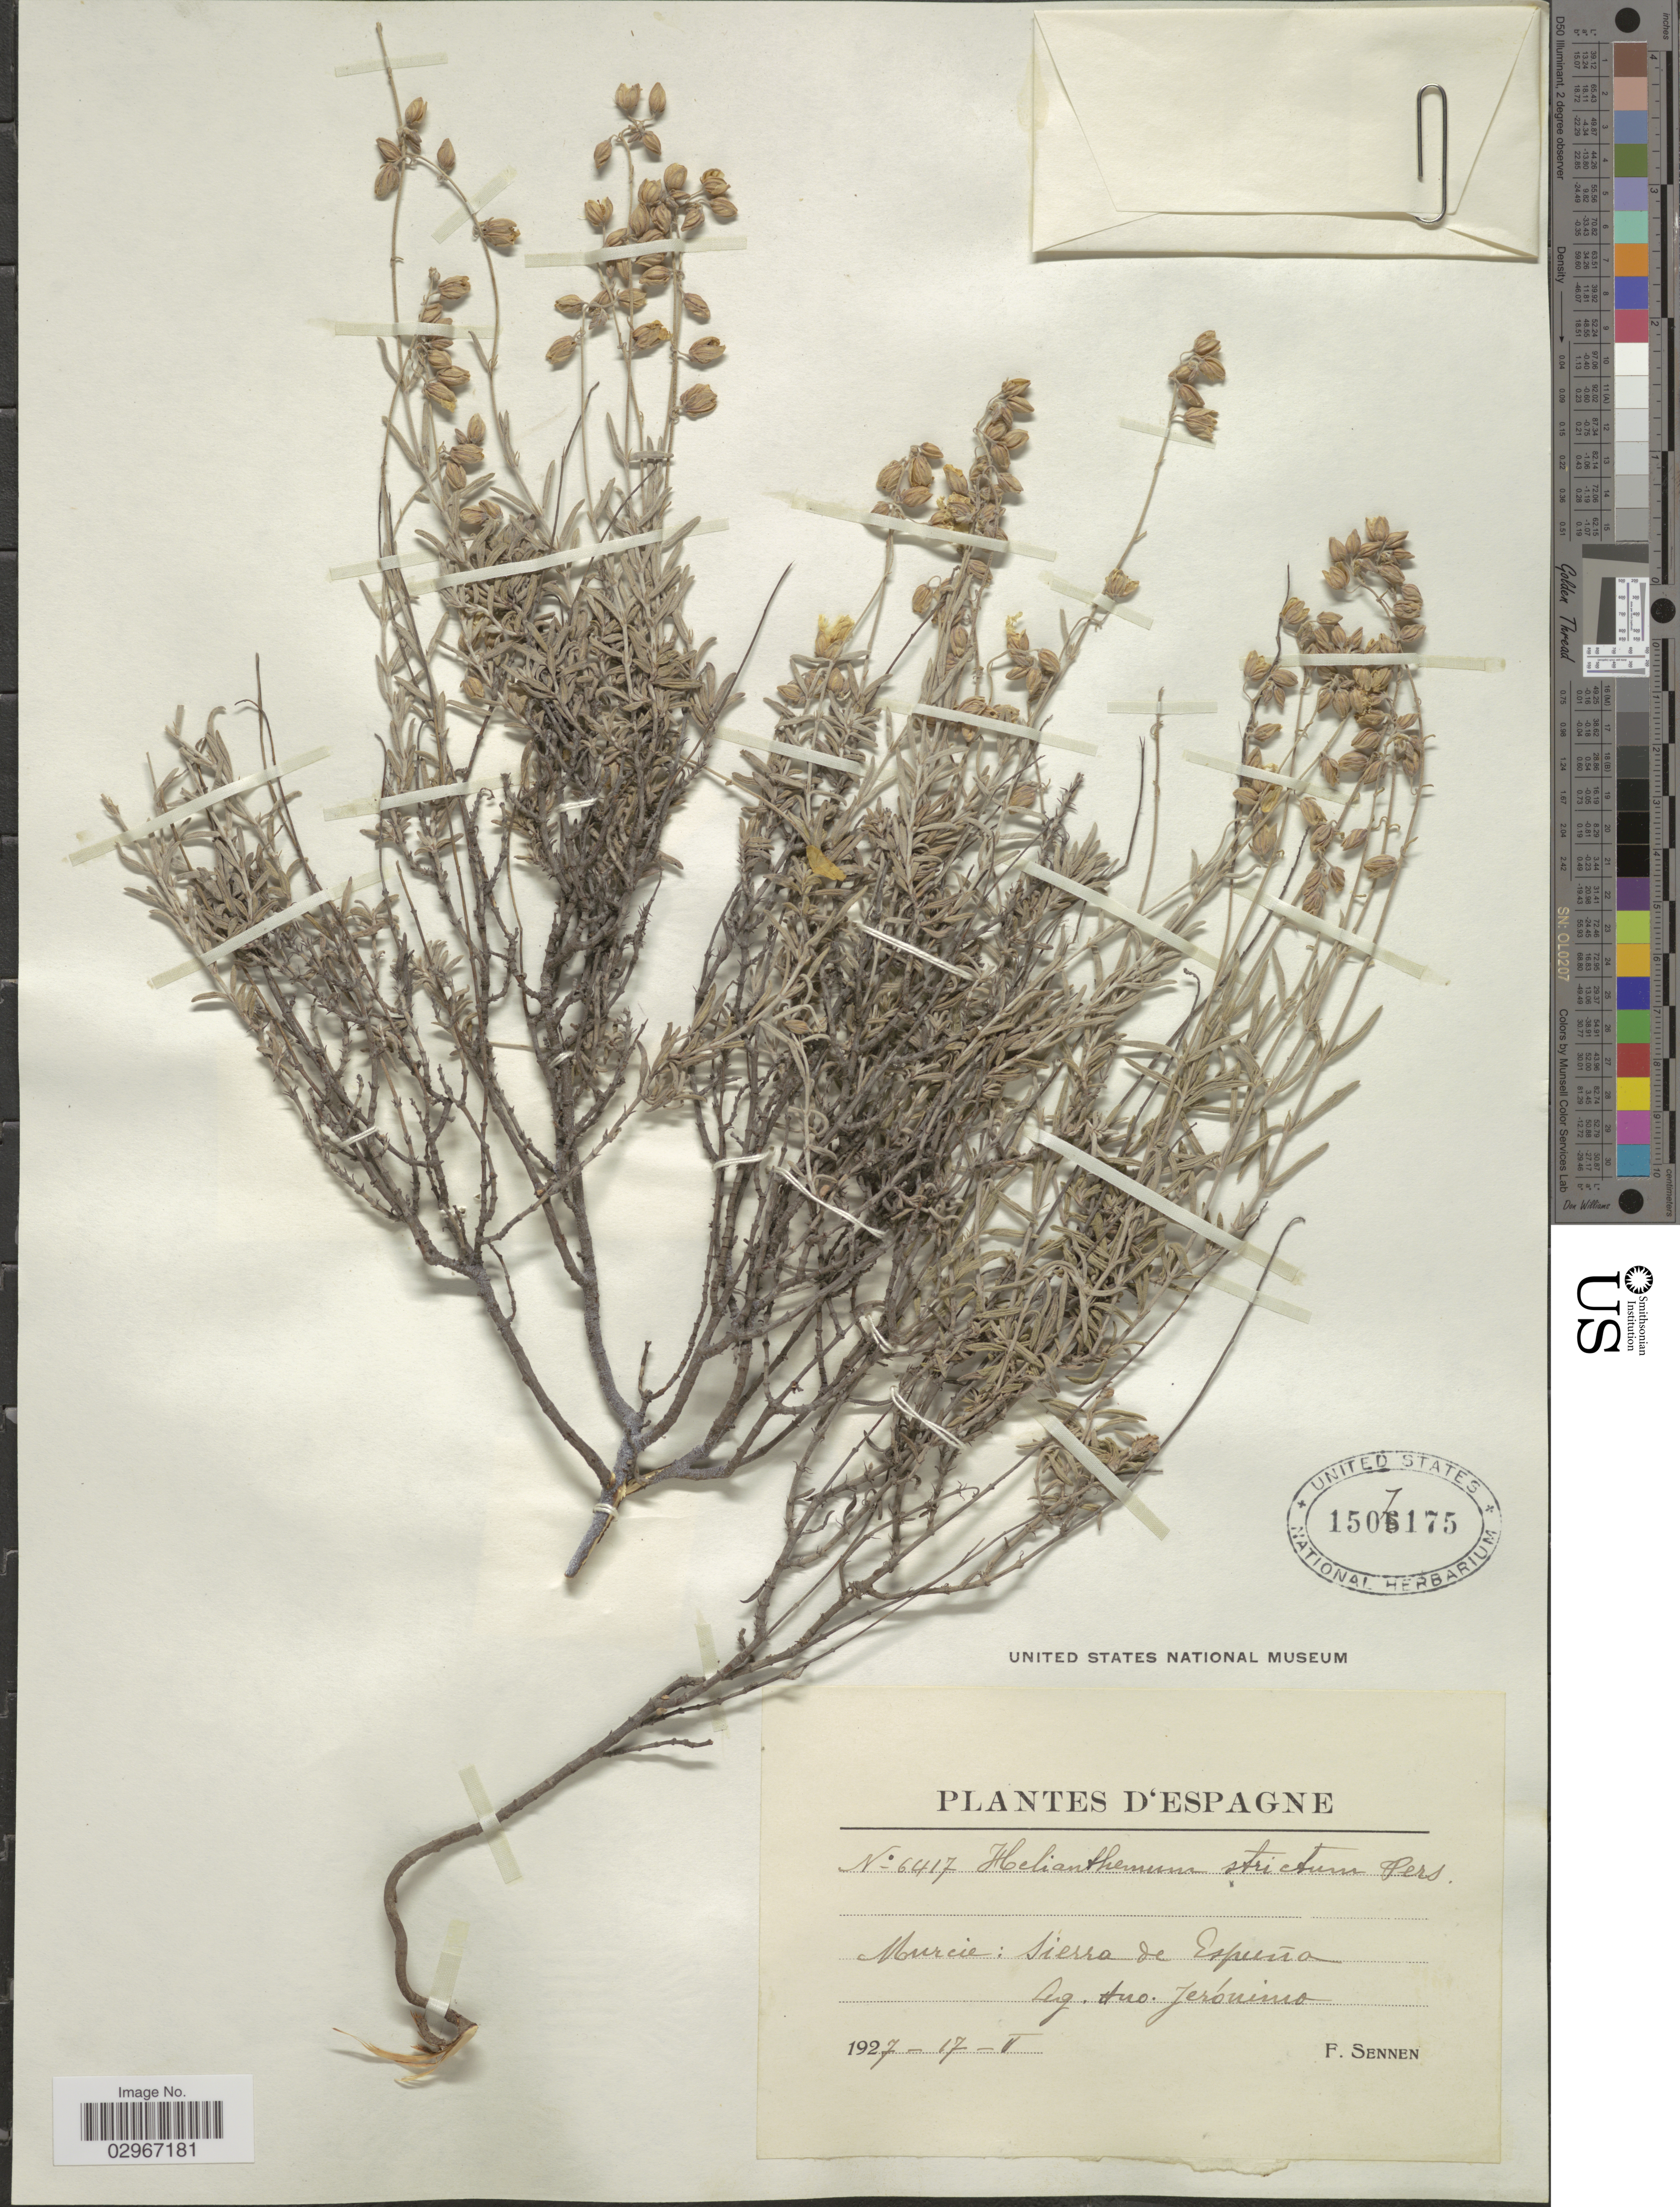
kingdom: Plantae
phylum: Tracheophyta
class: Magnoliopsida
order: Malvales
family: Cistaceae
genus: Helianthemum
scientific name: Helianthemum strictum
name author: Pers.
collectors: H. Jerónimo & E. Sennen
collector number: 6417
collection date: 1927-05-17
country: Spain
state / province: Murcia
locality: Murcie: Sierra de Espuña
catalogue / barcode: US 1507175